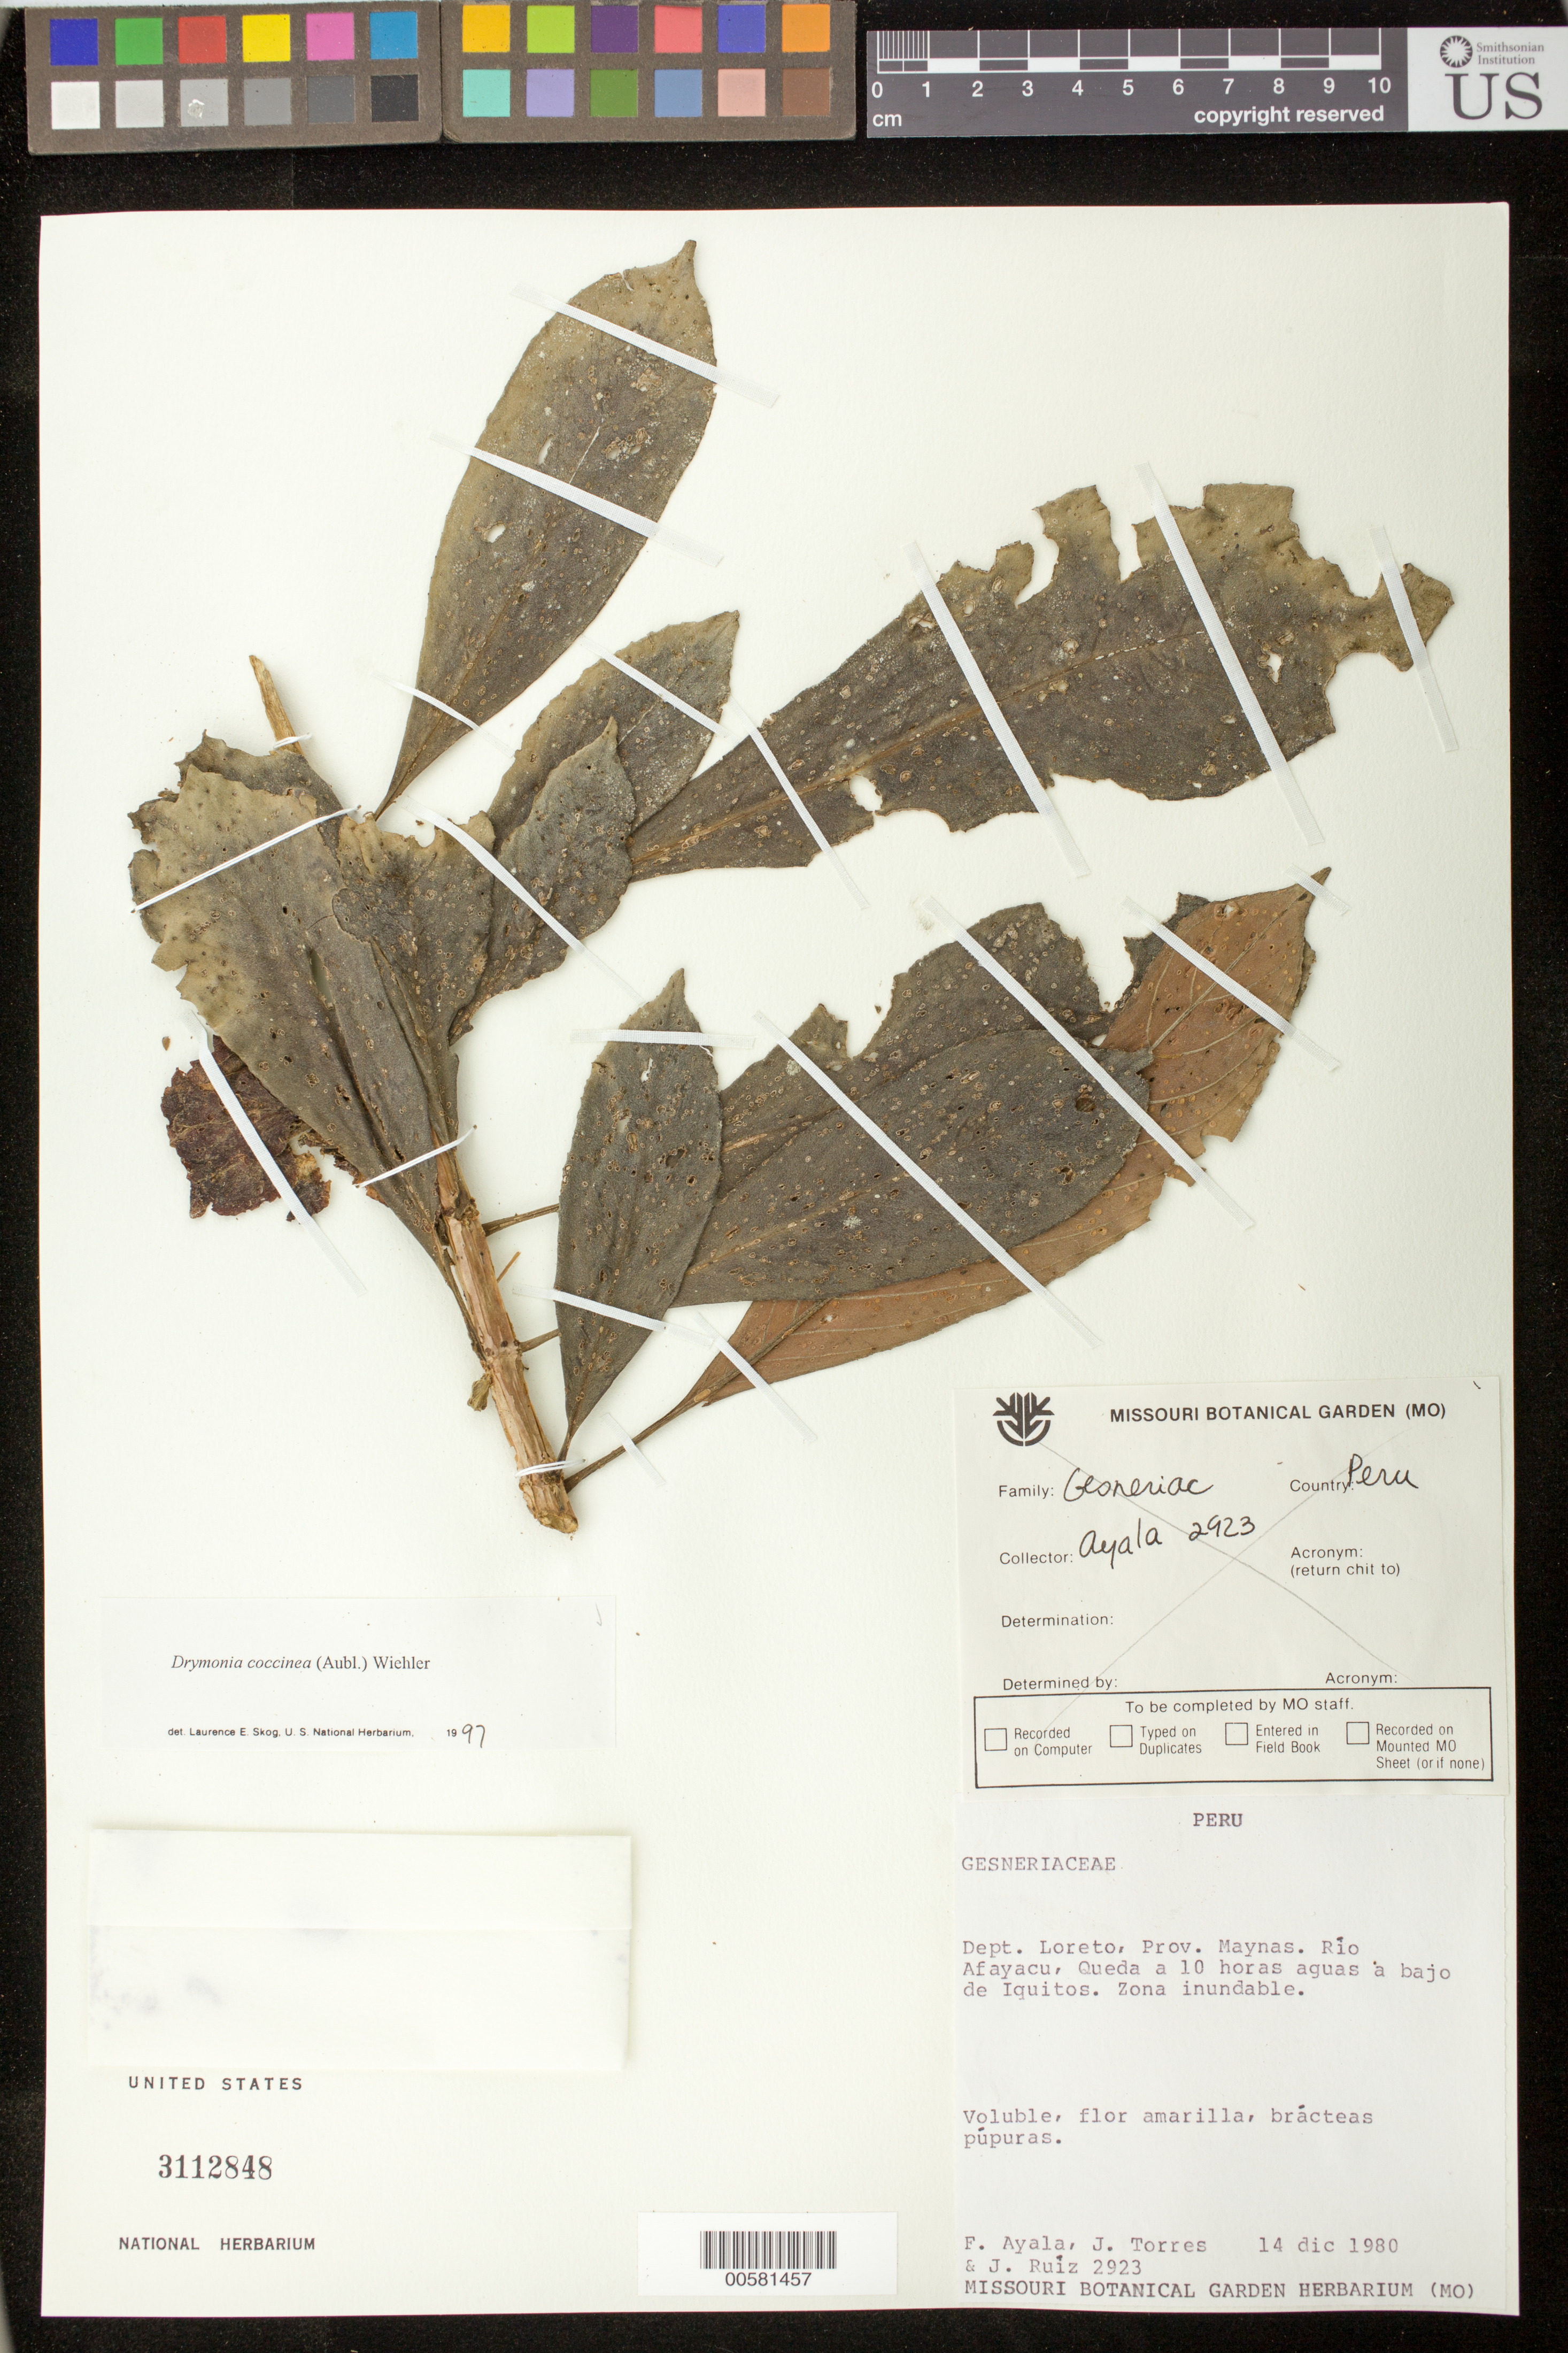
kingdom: Plantae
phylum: Tracheophyta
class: Magnoliopsida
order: Lamiales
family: Gesneriaceae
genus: Drymonia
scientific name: Drymonia coccinea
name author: (Aubl.) Wiehler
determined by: Skog, Laurence E.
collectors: F. Ayala F., J. Torres & J. Ruiz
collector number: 2923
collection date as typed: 14 Dec 1980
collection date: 1980-12-14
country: Peru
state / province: Loreto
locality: Prov. Maynas; Río Afayacu, Queda a 10 horas aguas a bajo de Iquitos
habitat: Zona inundable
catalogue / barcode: US 3112848